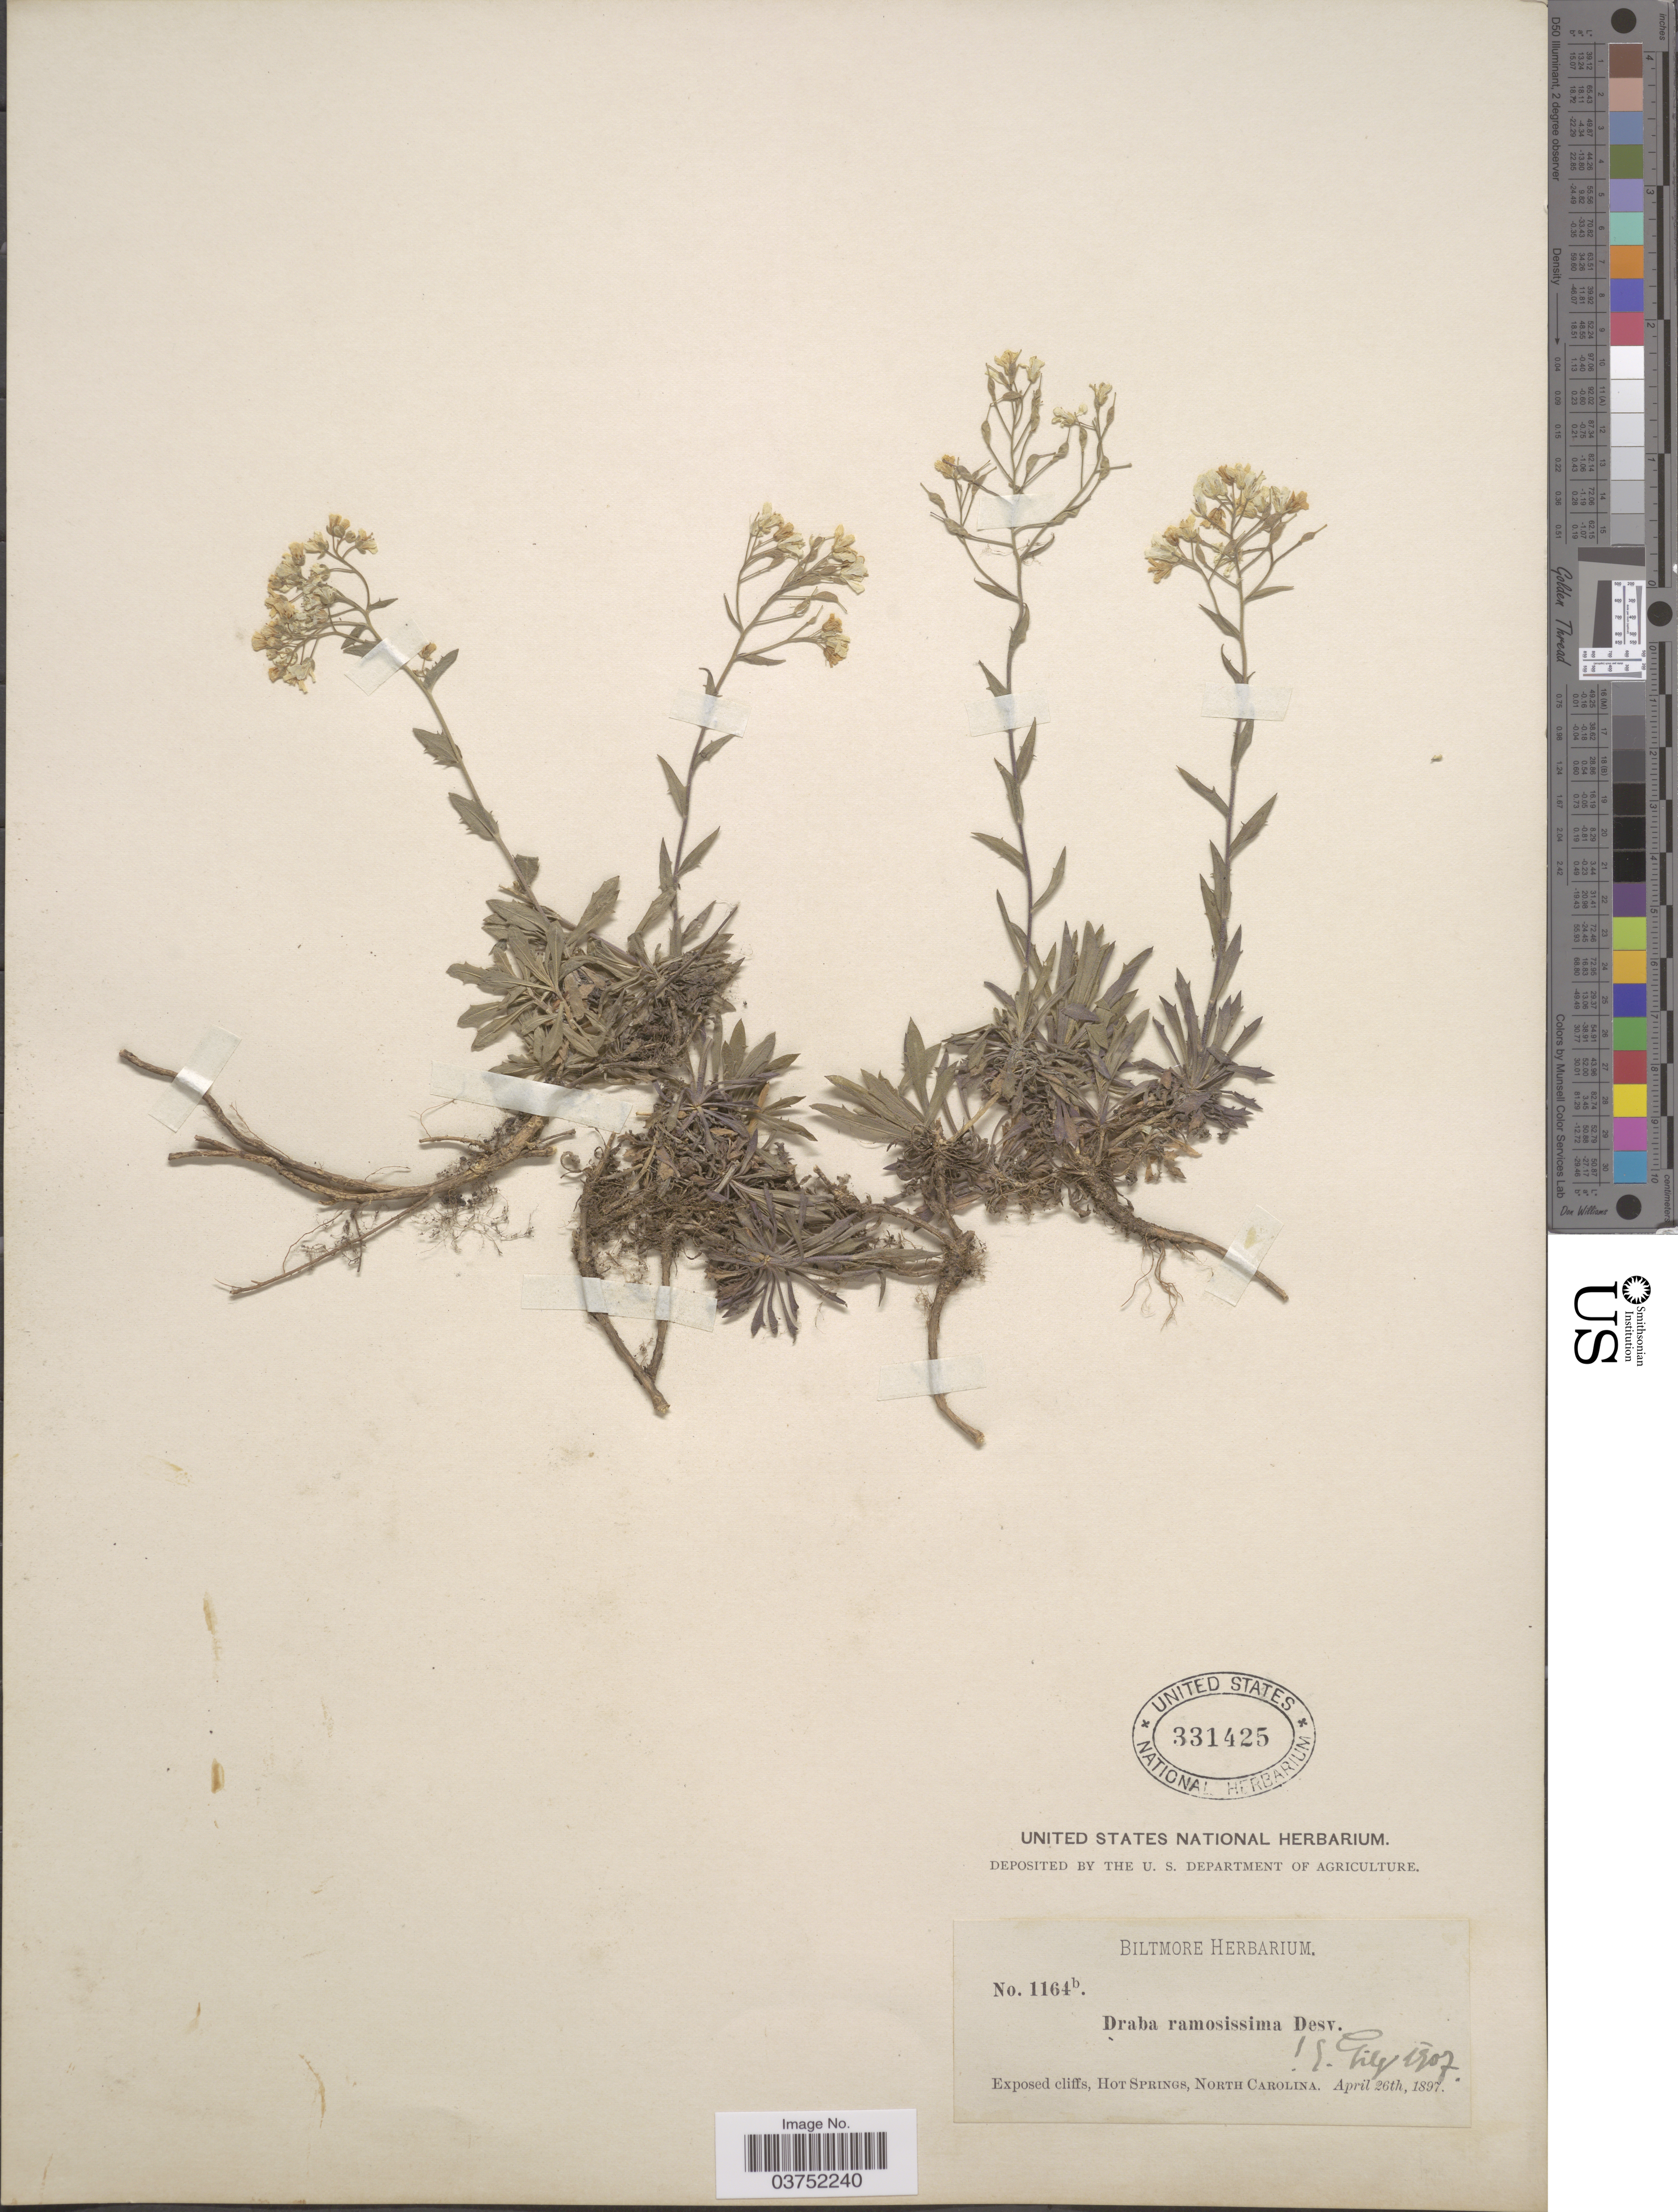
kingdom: Plantae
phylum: Tracheophyta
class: Magnoliopsida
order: Brassicales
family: Brassicaceae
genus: Draba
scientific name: Draba ramosissima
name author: Desv.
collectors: ex herb. Biltmore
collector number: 1164b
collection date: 1897-04-26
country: United States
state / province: North Carolina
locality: Exposed cliffs, Hot Springs.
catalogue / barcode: US 331425